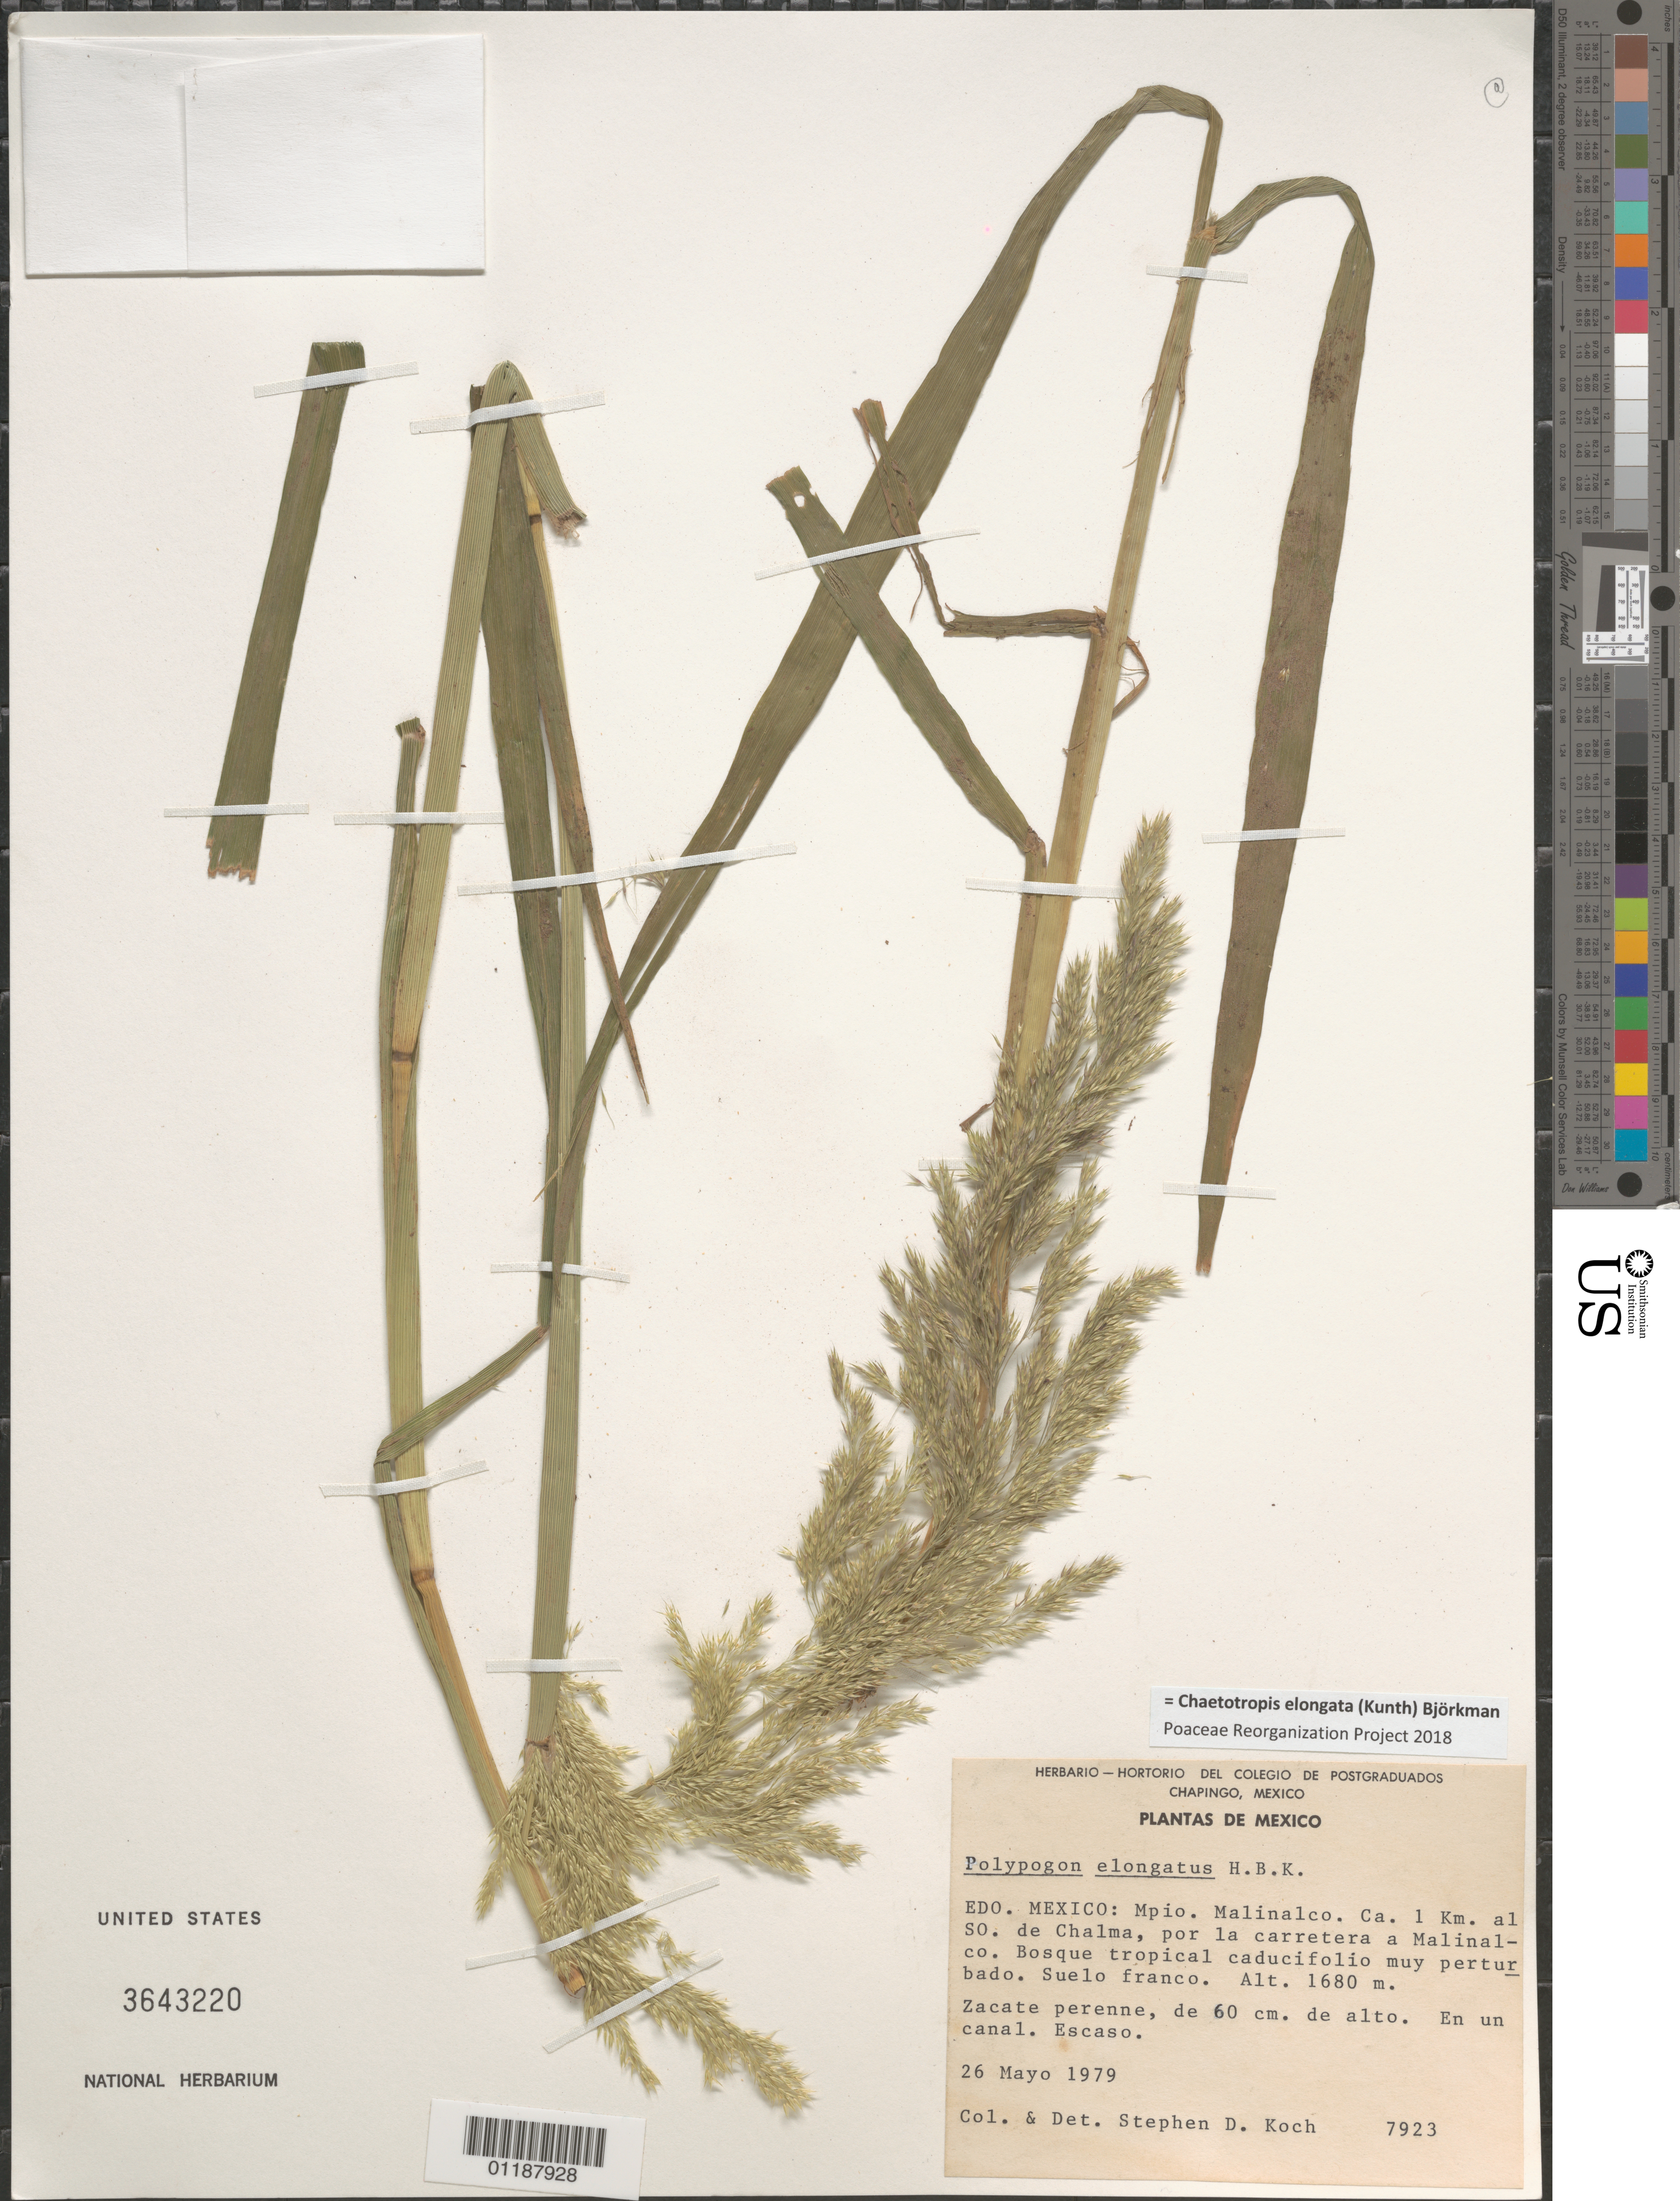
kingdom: Plantae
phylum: Tracheophyta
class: Liliopsida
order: Poales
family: Poaceae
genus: Chaetotropis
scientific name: Chaetotropis elongata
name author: (Kunth) Björkman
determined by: Poaceae Reorganization Project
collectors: S. D. Koch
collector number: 7923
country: Mexico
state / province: México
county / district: Malinalco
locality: S of Chalma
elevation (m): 1680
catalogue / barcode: US 3643220